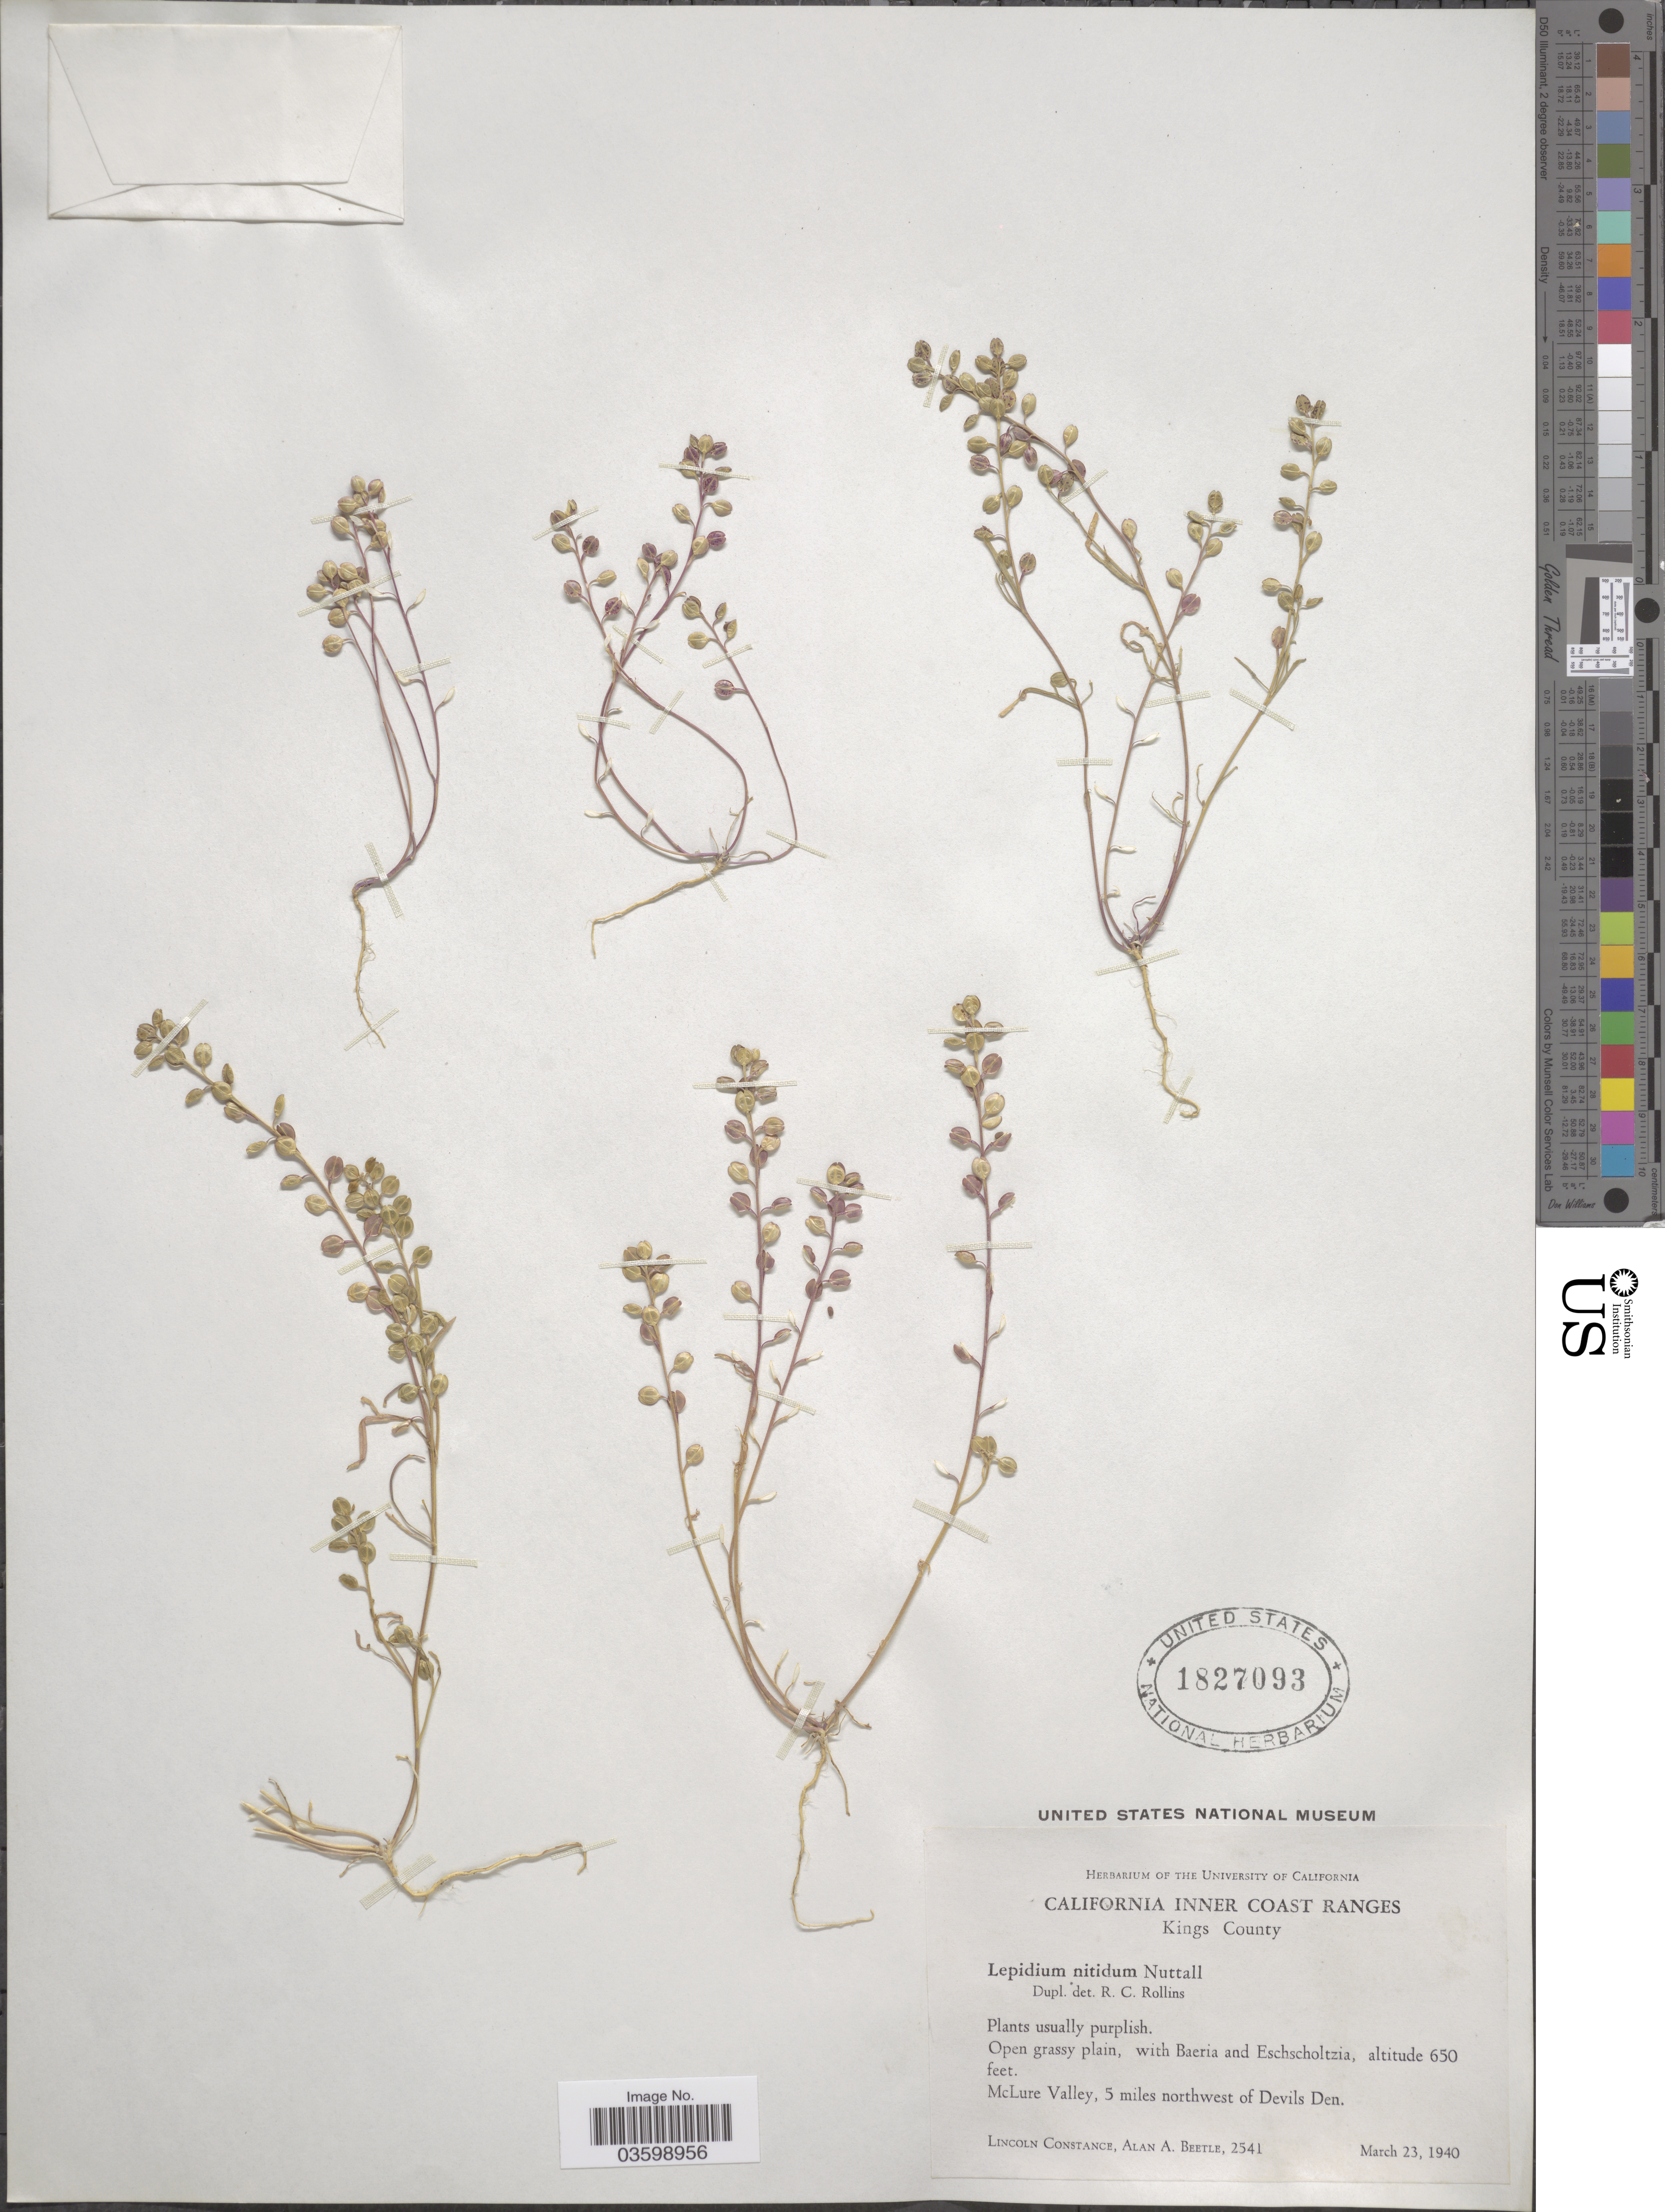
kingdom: Plantae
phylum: Tracheophyta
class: Magnoliopsida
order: Brassicales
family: Brassicaceae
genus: Lepidium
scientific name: Lepidium nitidum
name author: Nutt.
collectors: L. Constance & A. A. Beetle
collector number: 2541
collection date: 1940-03-23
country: United States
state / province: California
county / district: Kings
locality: California Inner Coast Ranges. Kings County. McLure Valley, 5 miles northwest of Devils Den.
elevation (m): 198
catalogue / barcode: US 1827093